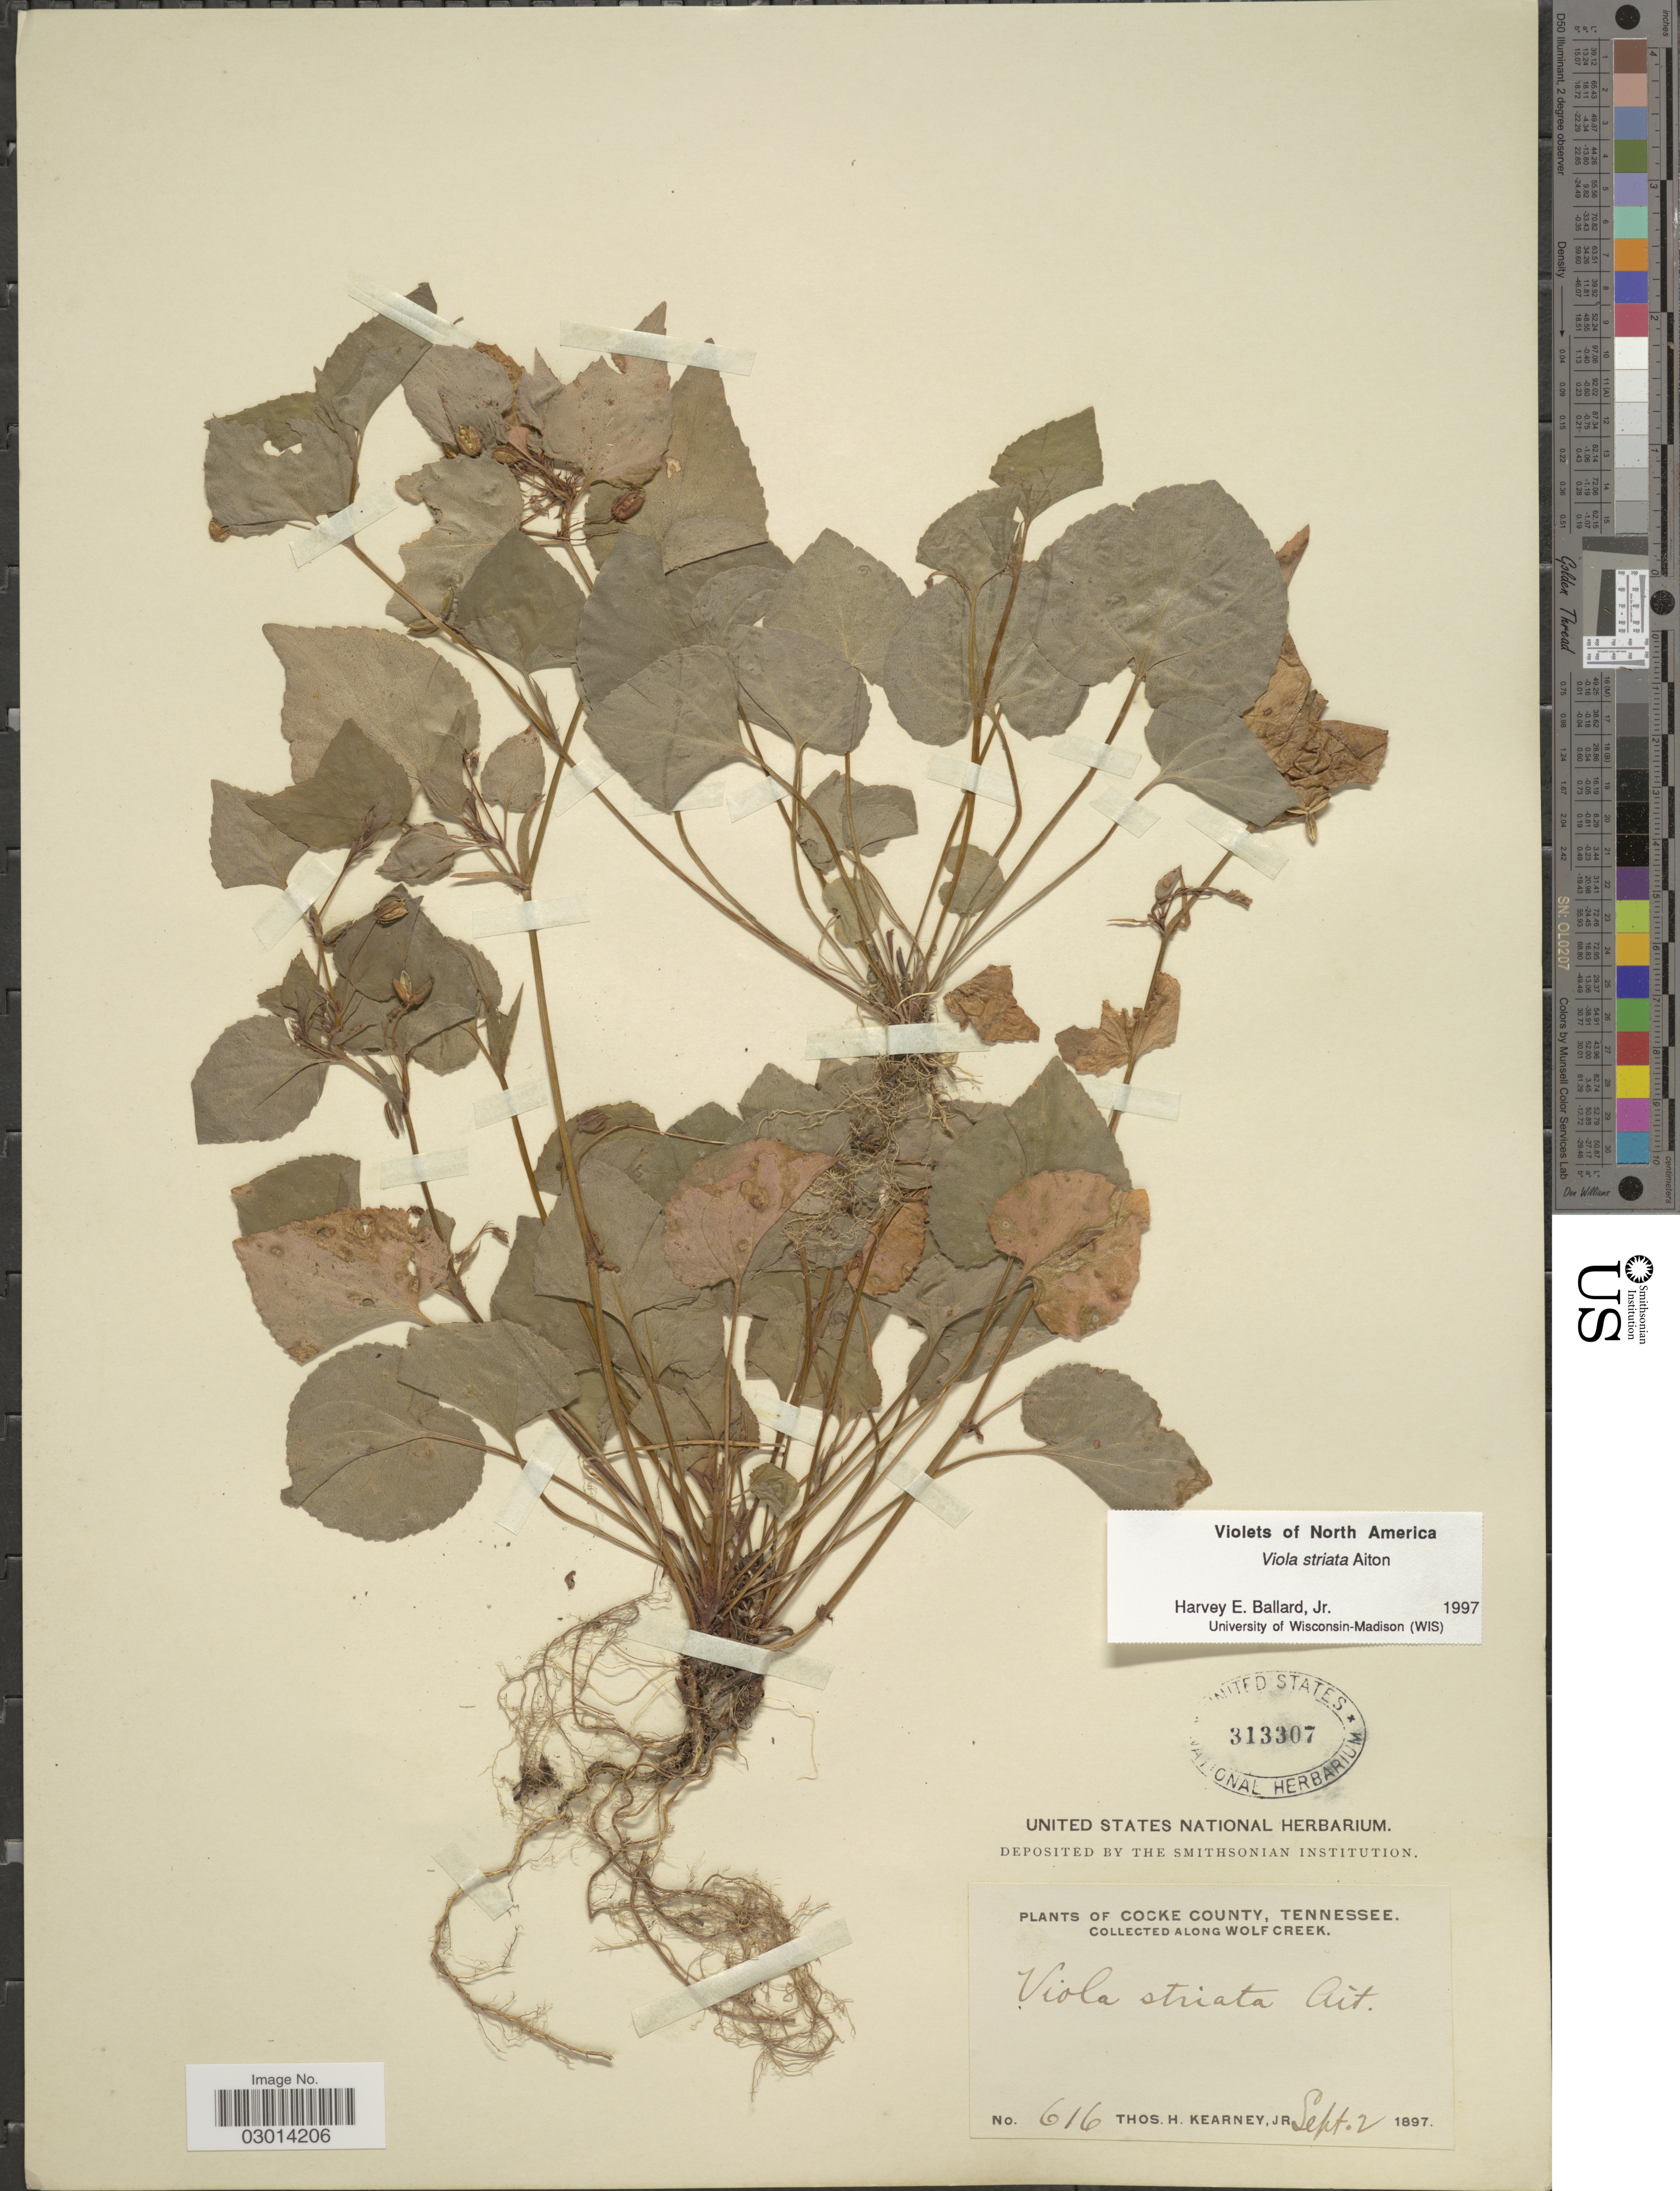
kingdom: Plantae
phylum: Tracheophyta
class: Magnoliopsida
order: Malpighiales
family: Violaceae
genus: Viola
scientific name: Viola rostrata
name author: Pursh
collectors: T. H. Kearney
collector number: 616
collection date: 1897-09-02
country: United States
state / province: Tennessee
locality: Cocke County. Along Wolf Creek.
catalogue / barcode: US 313307